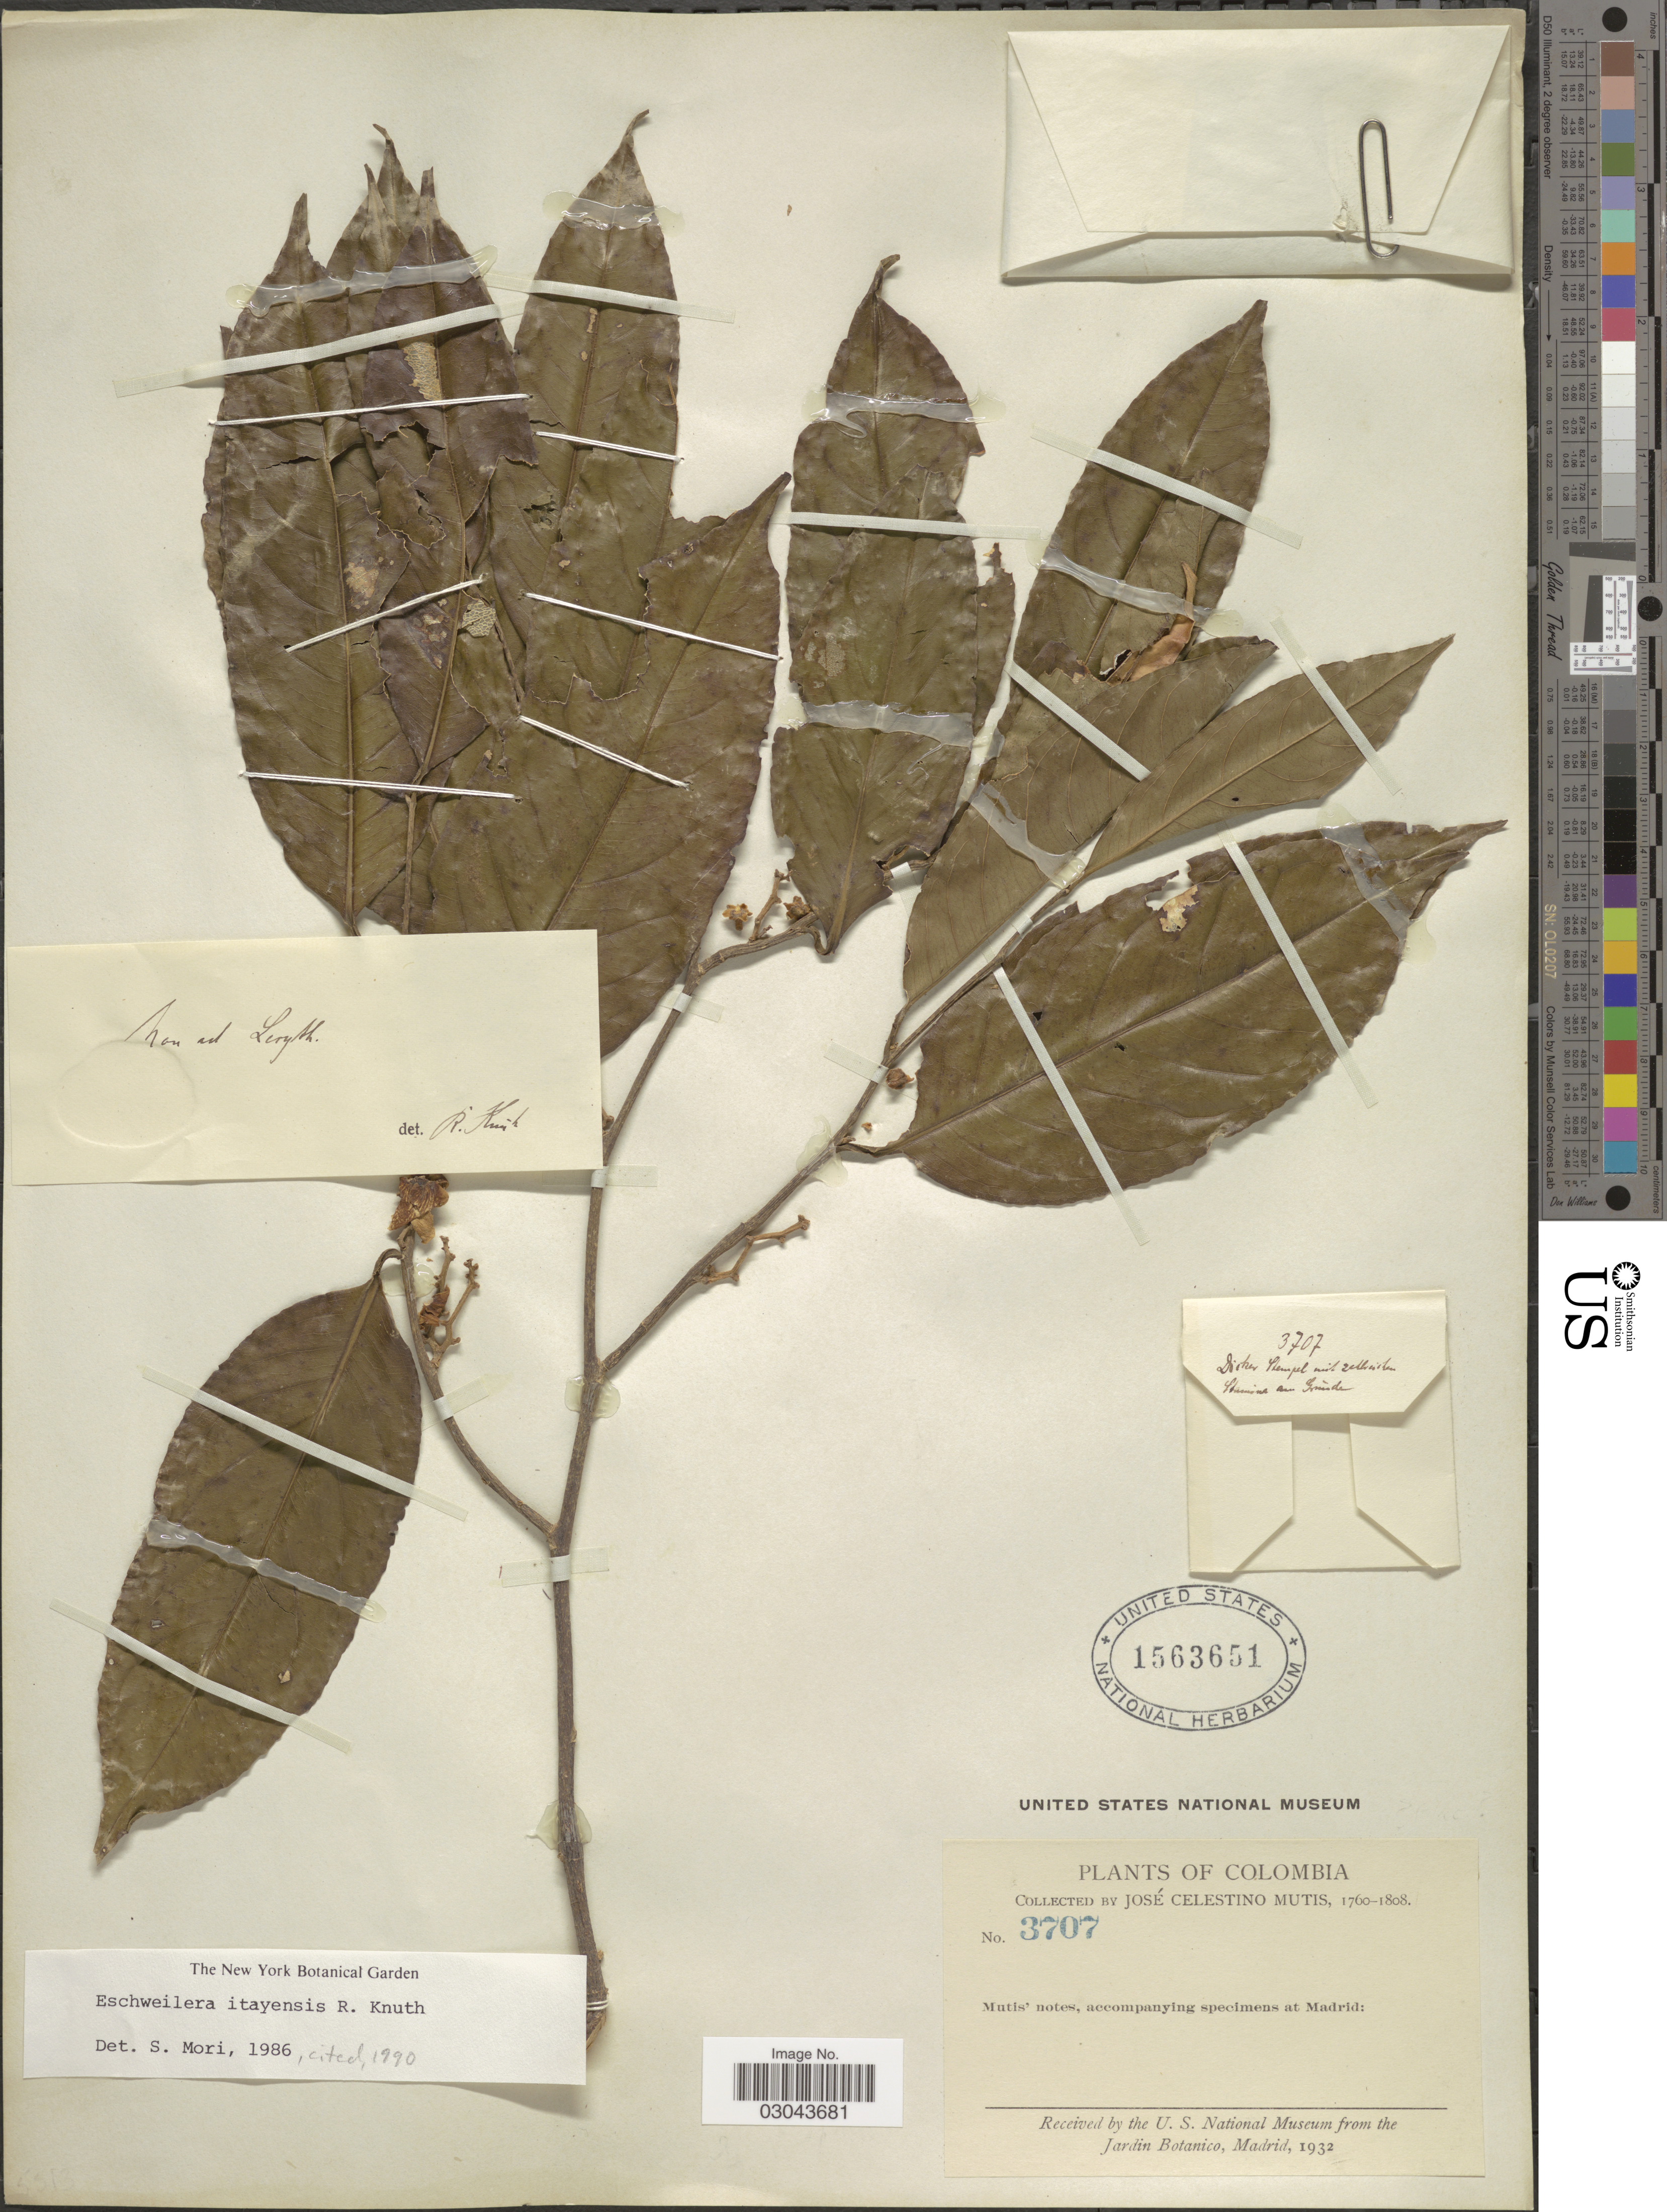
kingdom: Plantae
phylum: Tracheophyta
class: Magnoliopsida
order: Ericales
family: Lecythidaceae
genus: Eschweilera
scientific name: Eschweilera itayensis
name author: R. Knuth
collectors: J. C. B. Mutis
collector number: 3707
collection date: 1760/1808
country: Colombia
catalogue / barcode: US 1563651